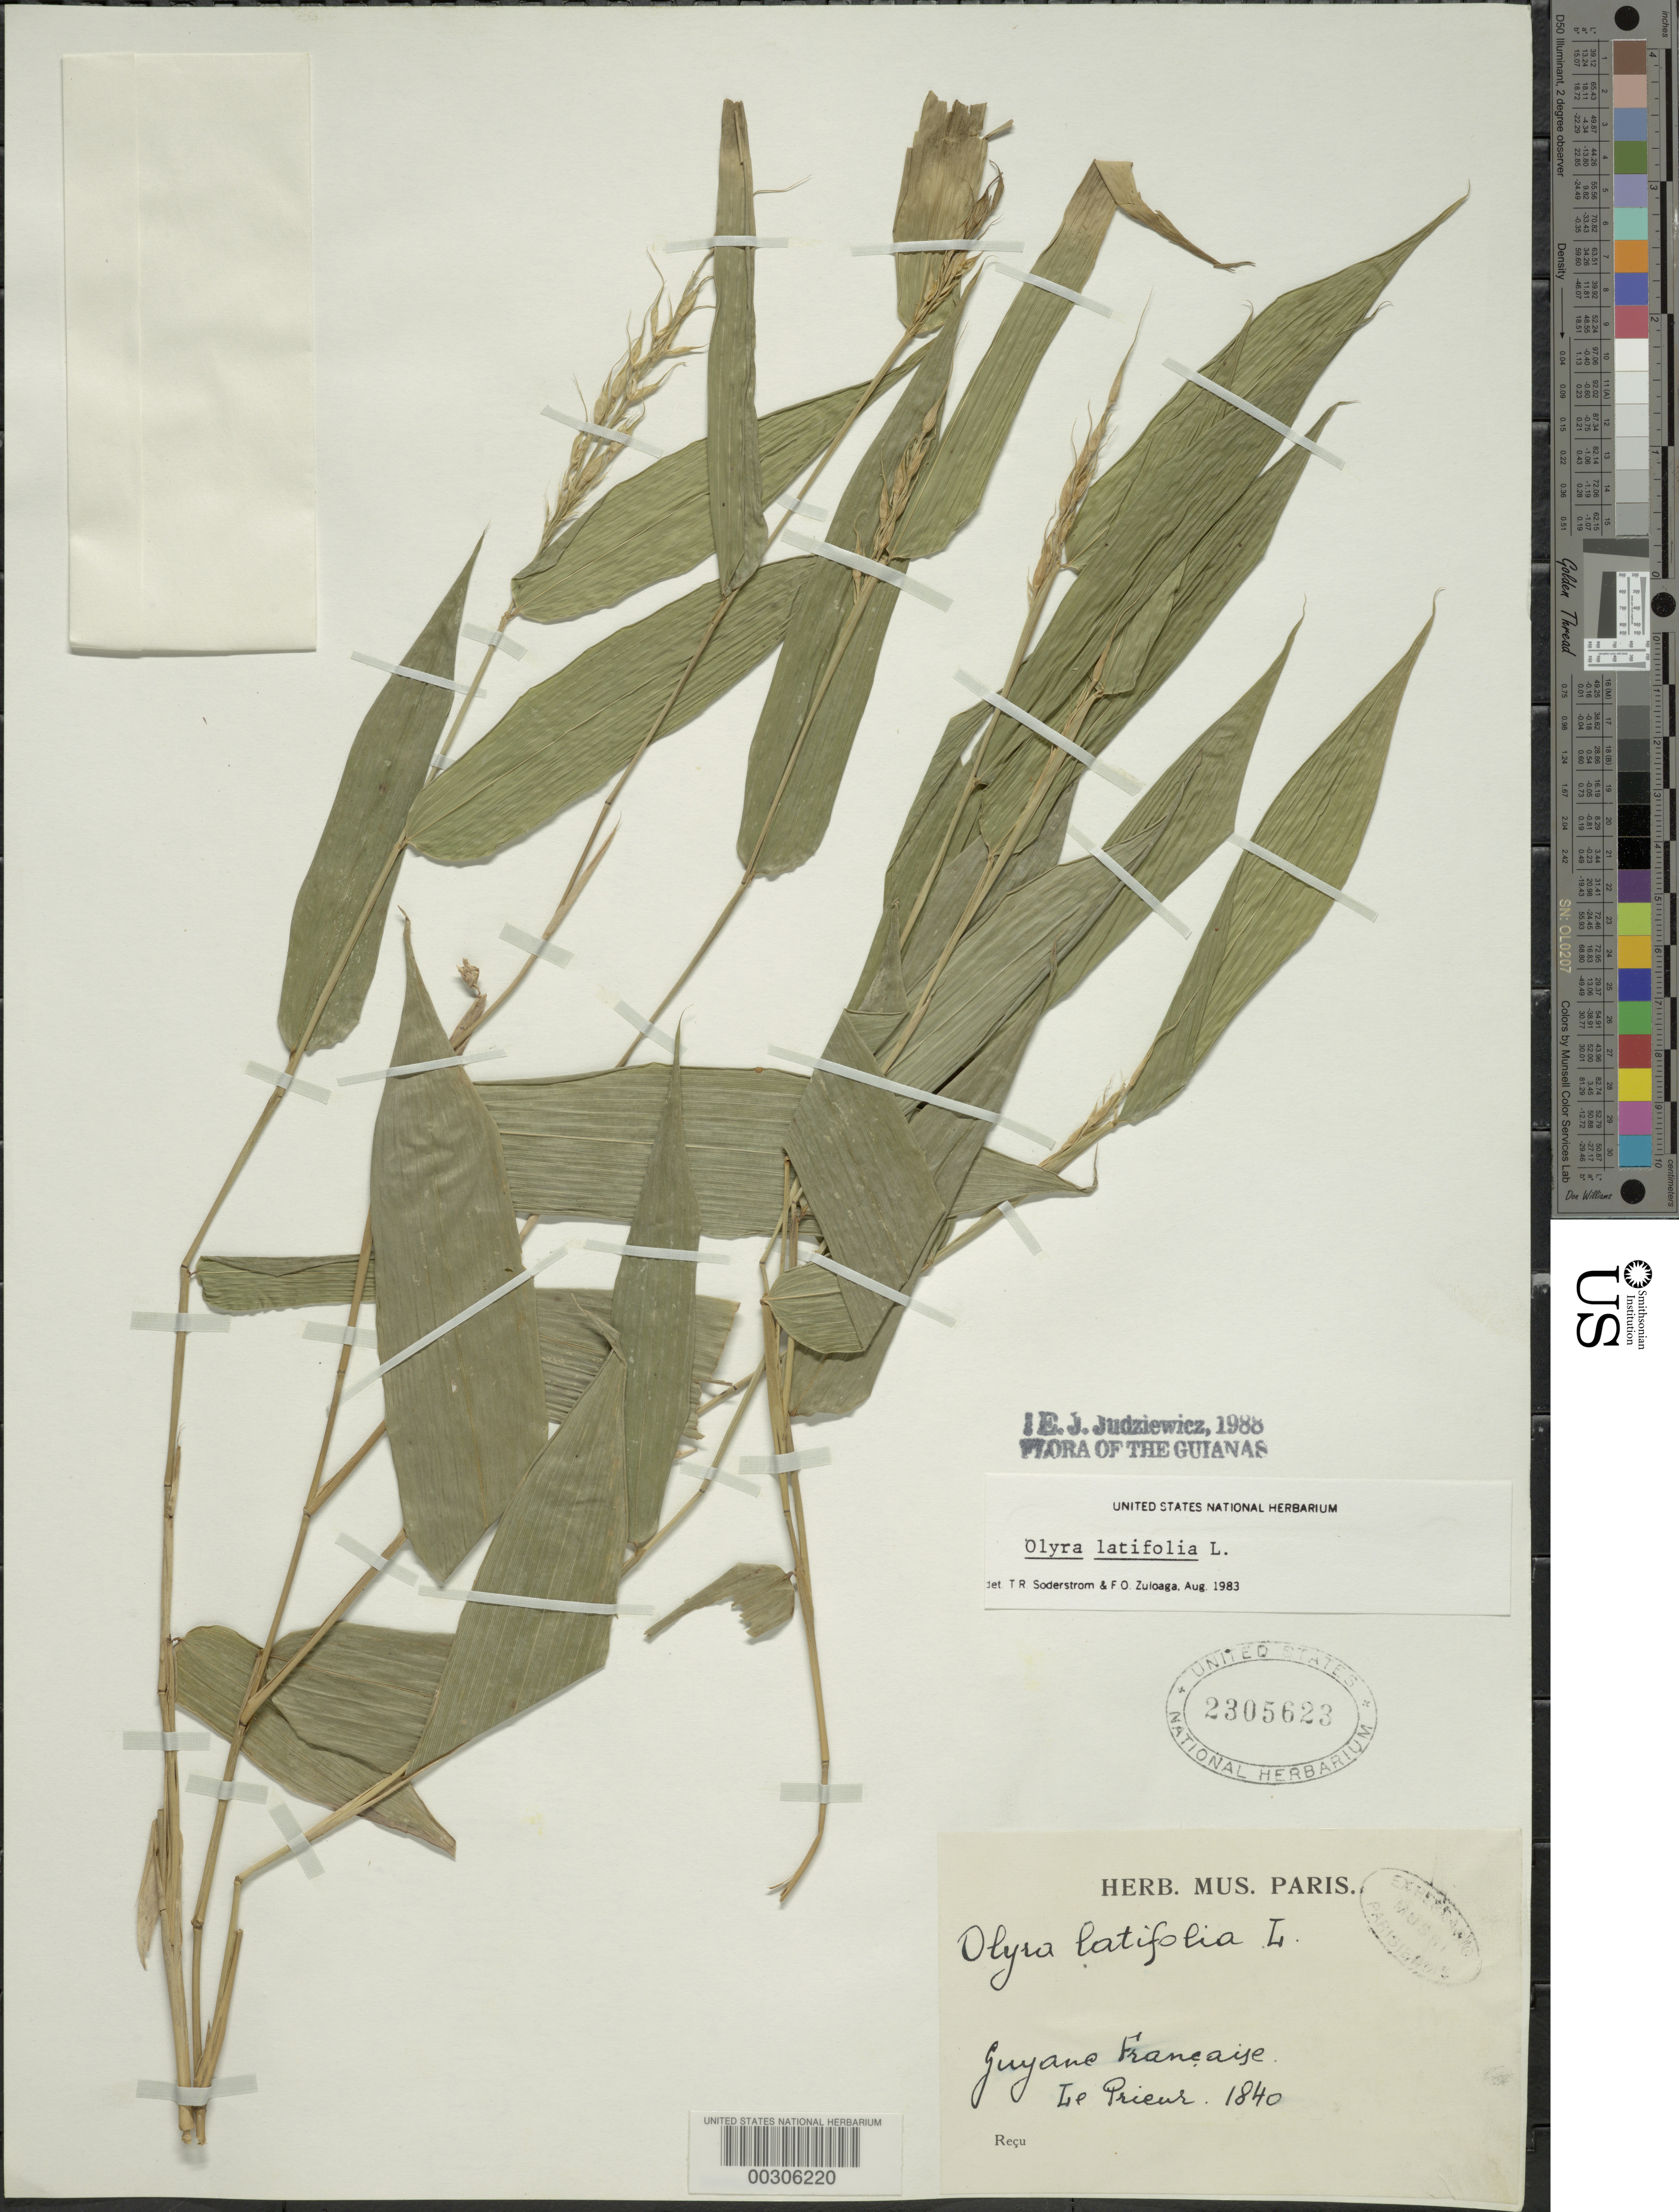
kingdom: Plantae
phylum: Tracheophyta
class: Liliopsida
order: Poales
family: Poaceae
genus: Olyra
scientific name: Olyra latifolia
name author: L.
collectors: -. Le Prieur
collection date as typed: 1840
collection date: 1840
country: French Guiana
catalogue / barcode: US 2305623